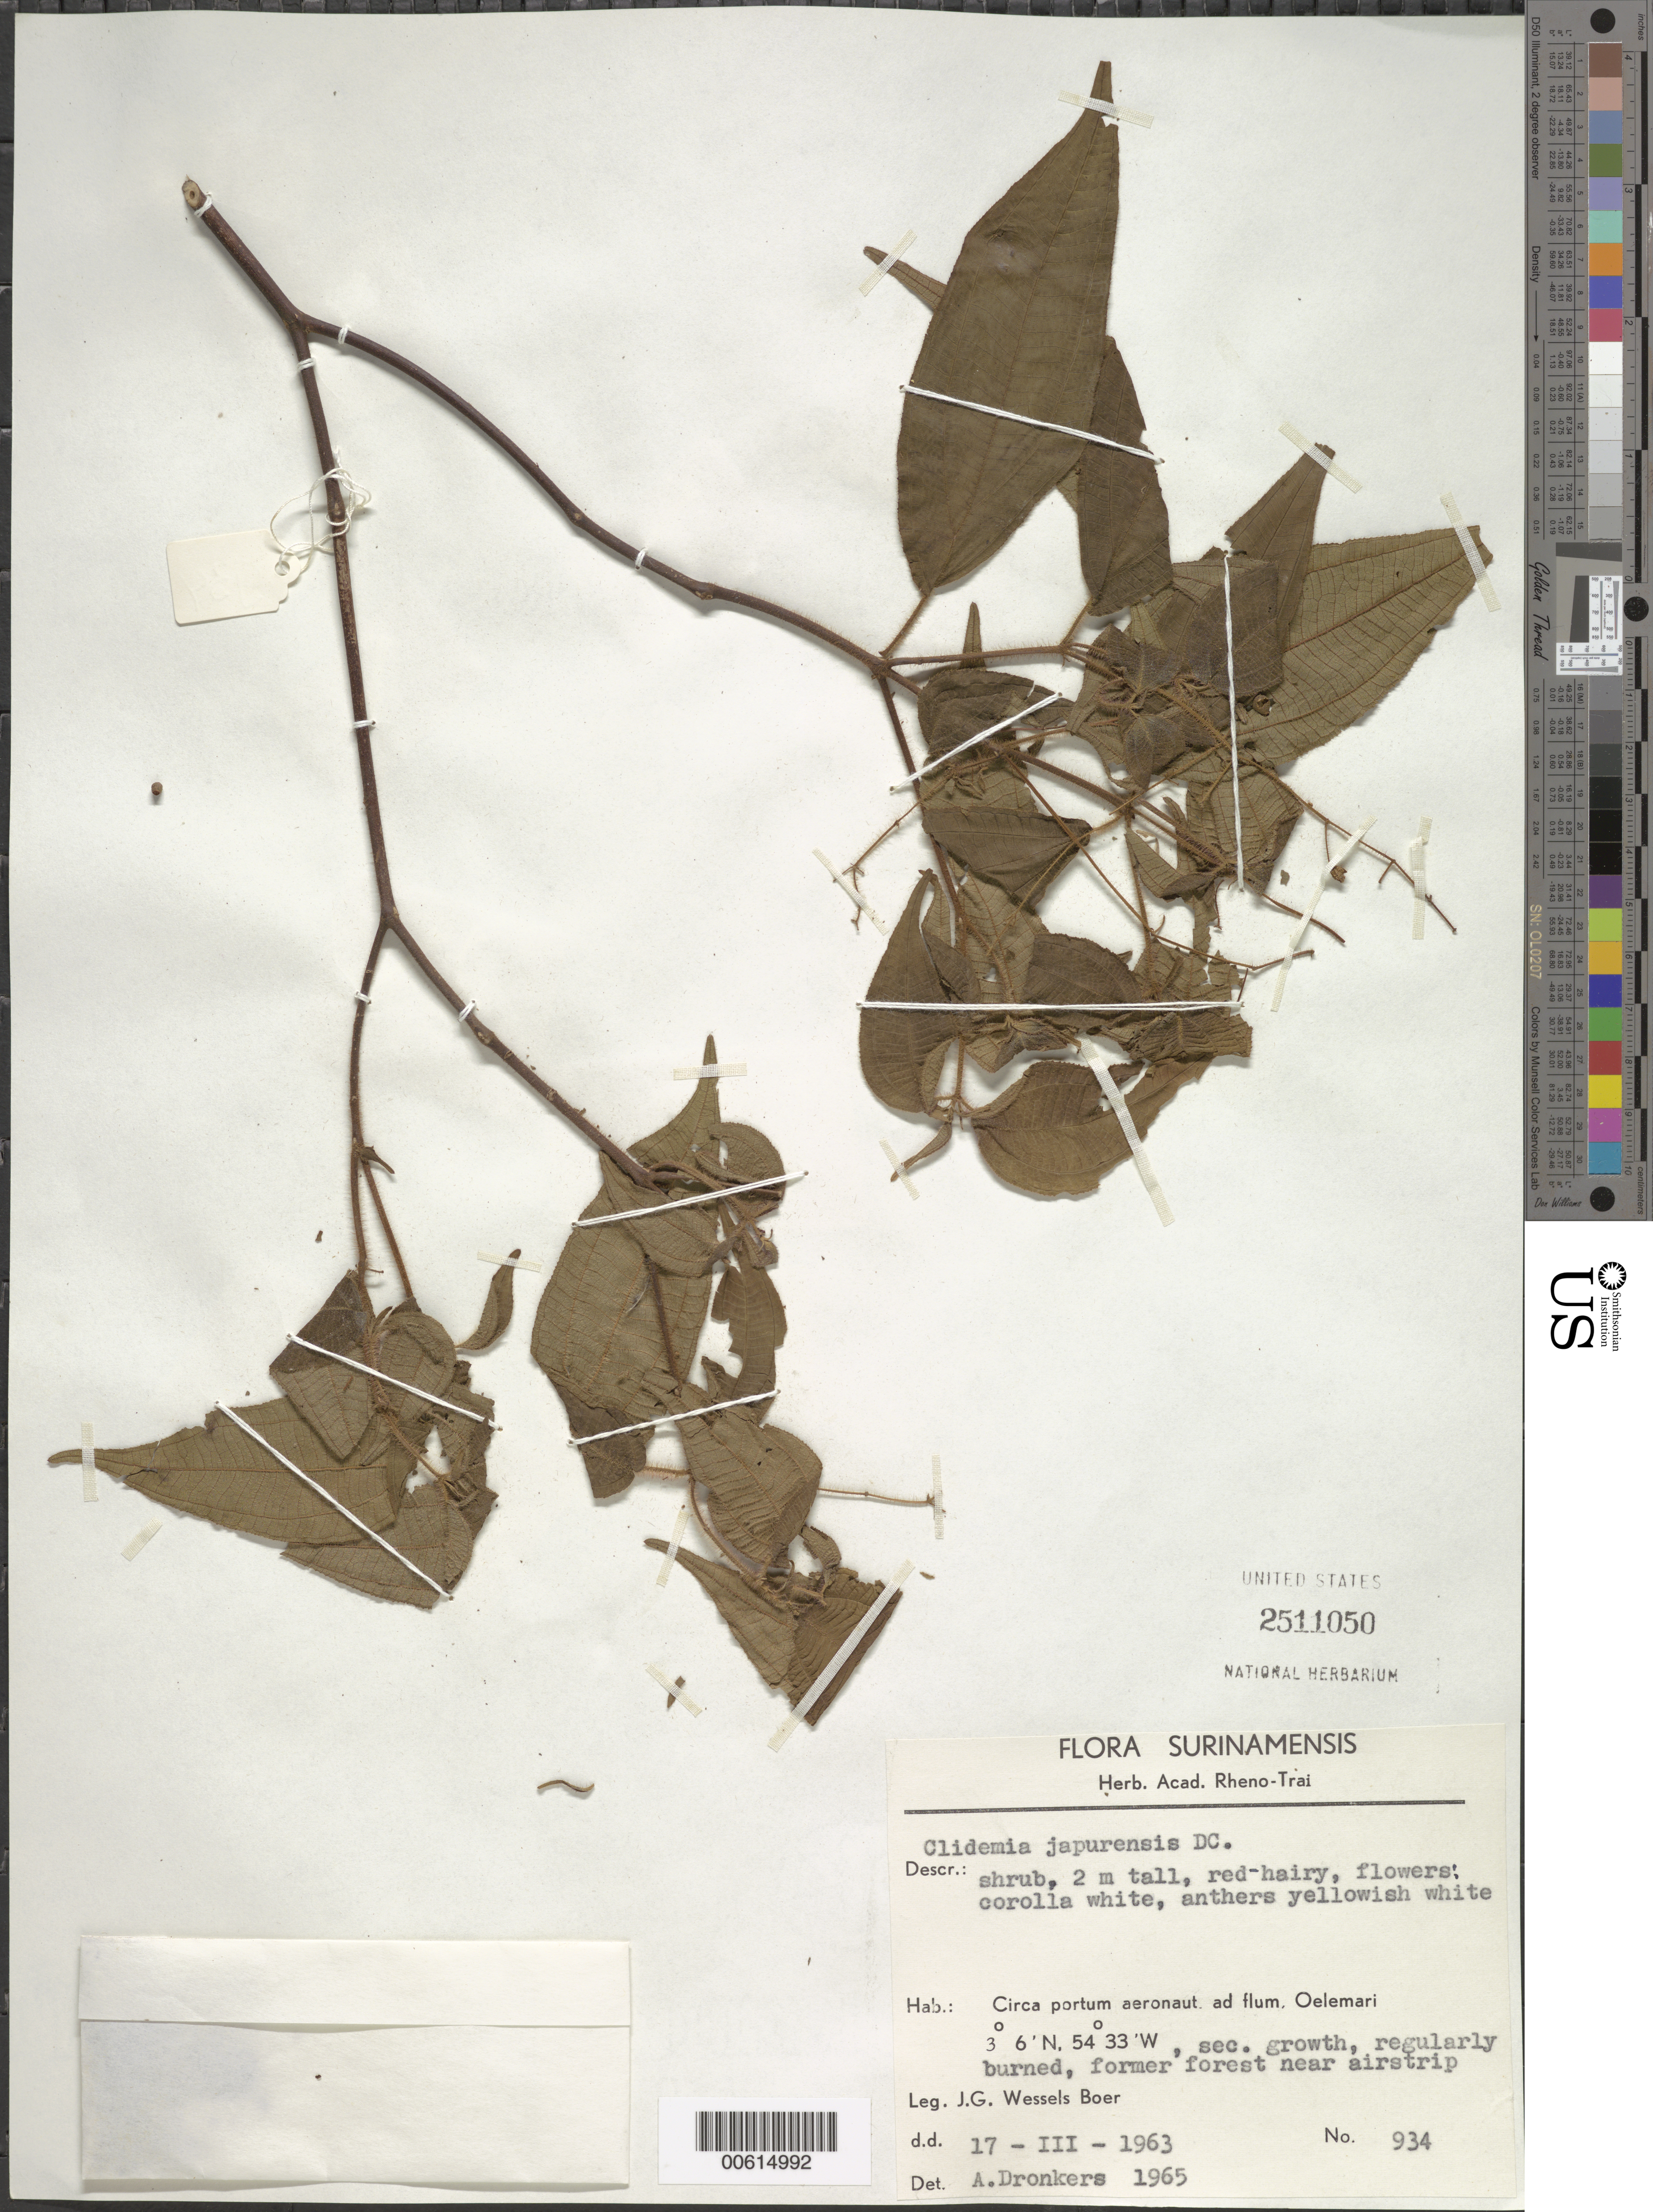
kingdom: Plantae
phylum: Tracheophyta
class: Magnoliopsida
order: Myrtales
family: Melastomataceae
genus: Clidemia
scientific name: Clidemia japurensis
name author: DC.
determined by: Dronkers, A.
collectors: J. G. Wessels Boer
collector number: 934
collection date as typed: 17-Mar-63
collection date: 1963-03-17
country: Suriname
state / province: Sipaliwini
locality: Oelemari R., near airstrip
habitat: Secondary growth, regularly burned, former forest near airstrip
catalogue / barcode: US 2511050